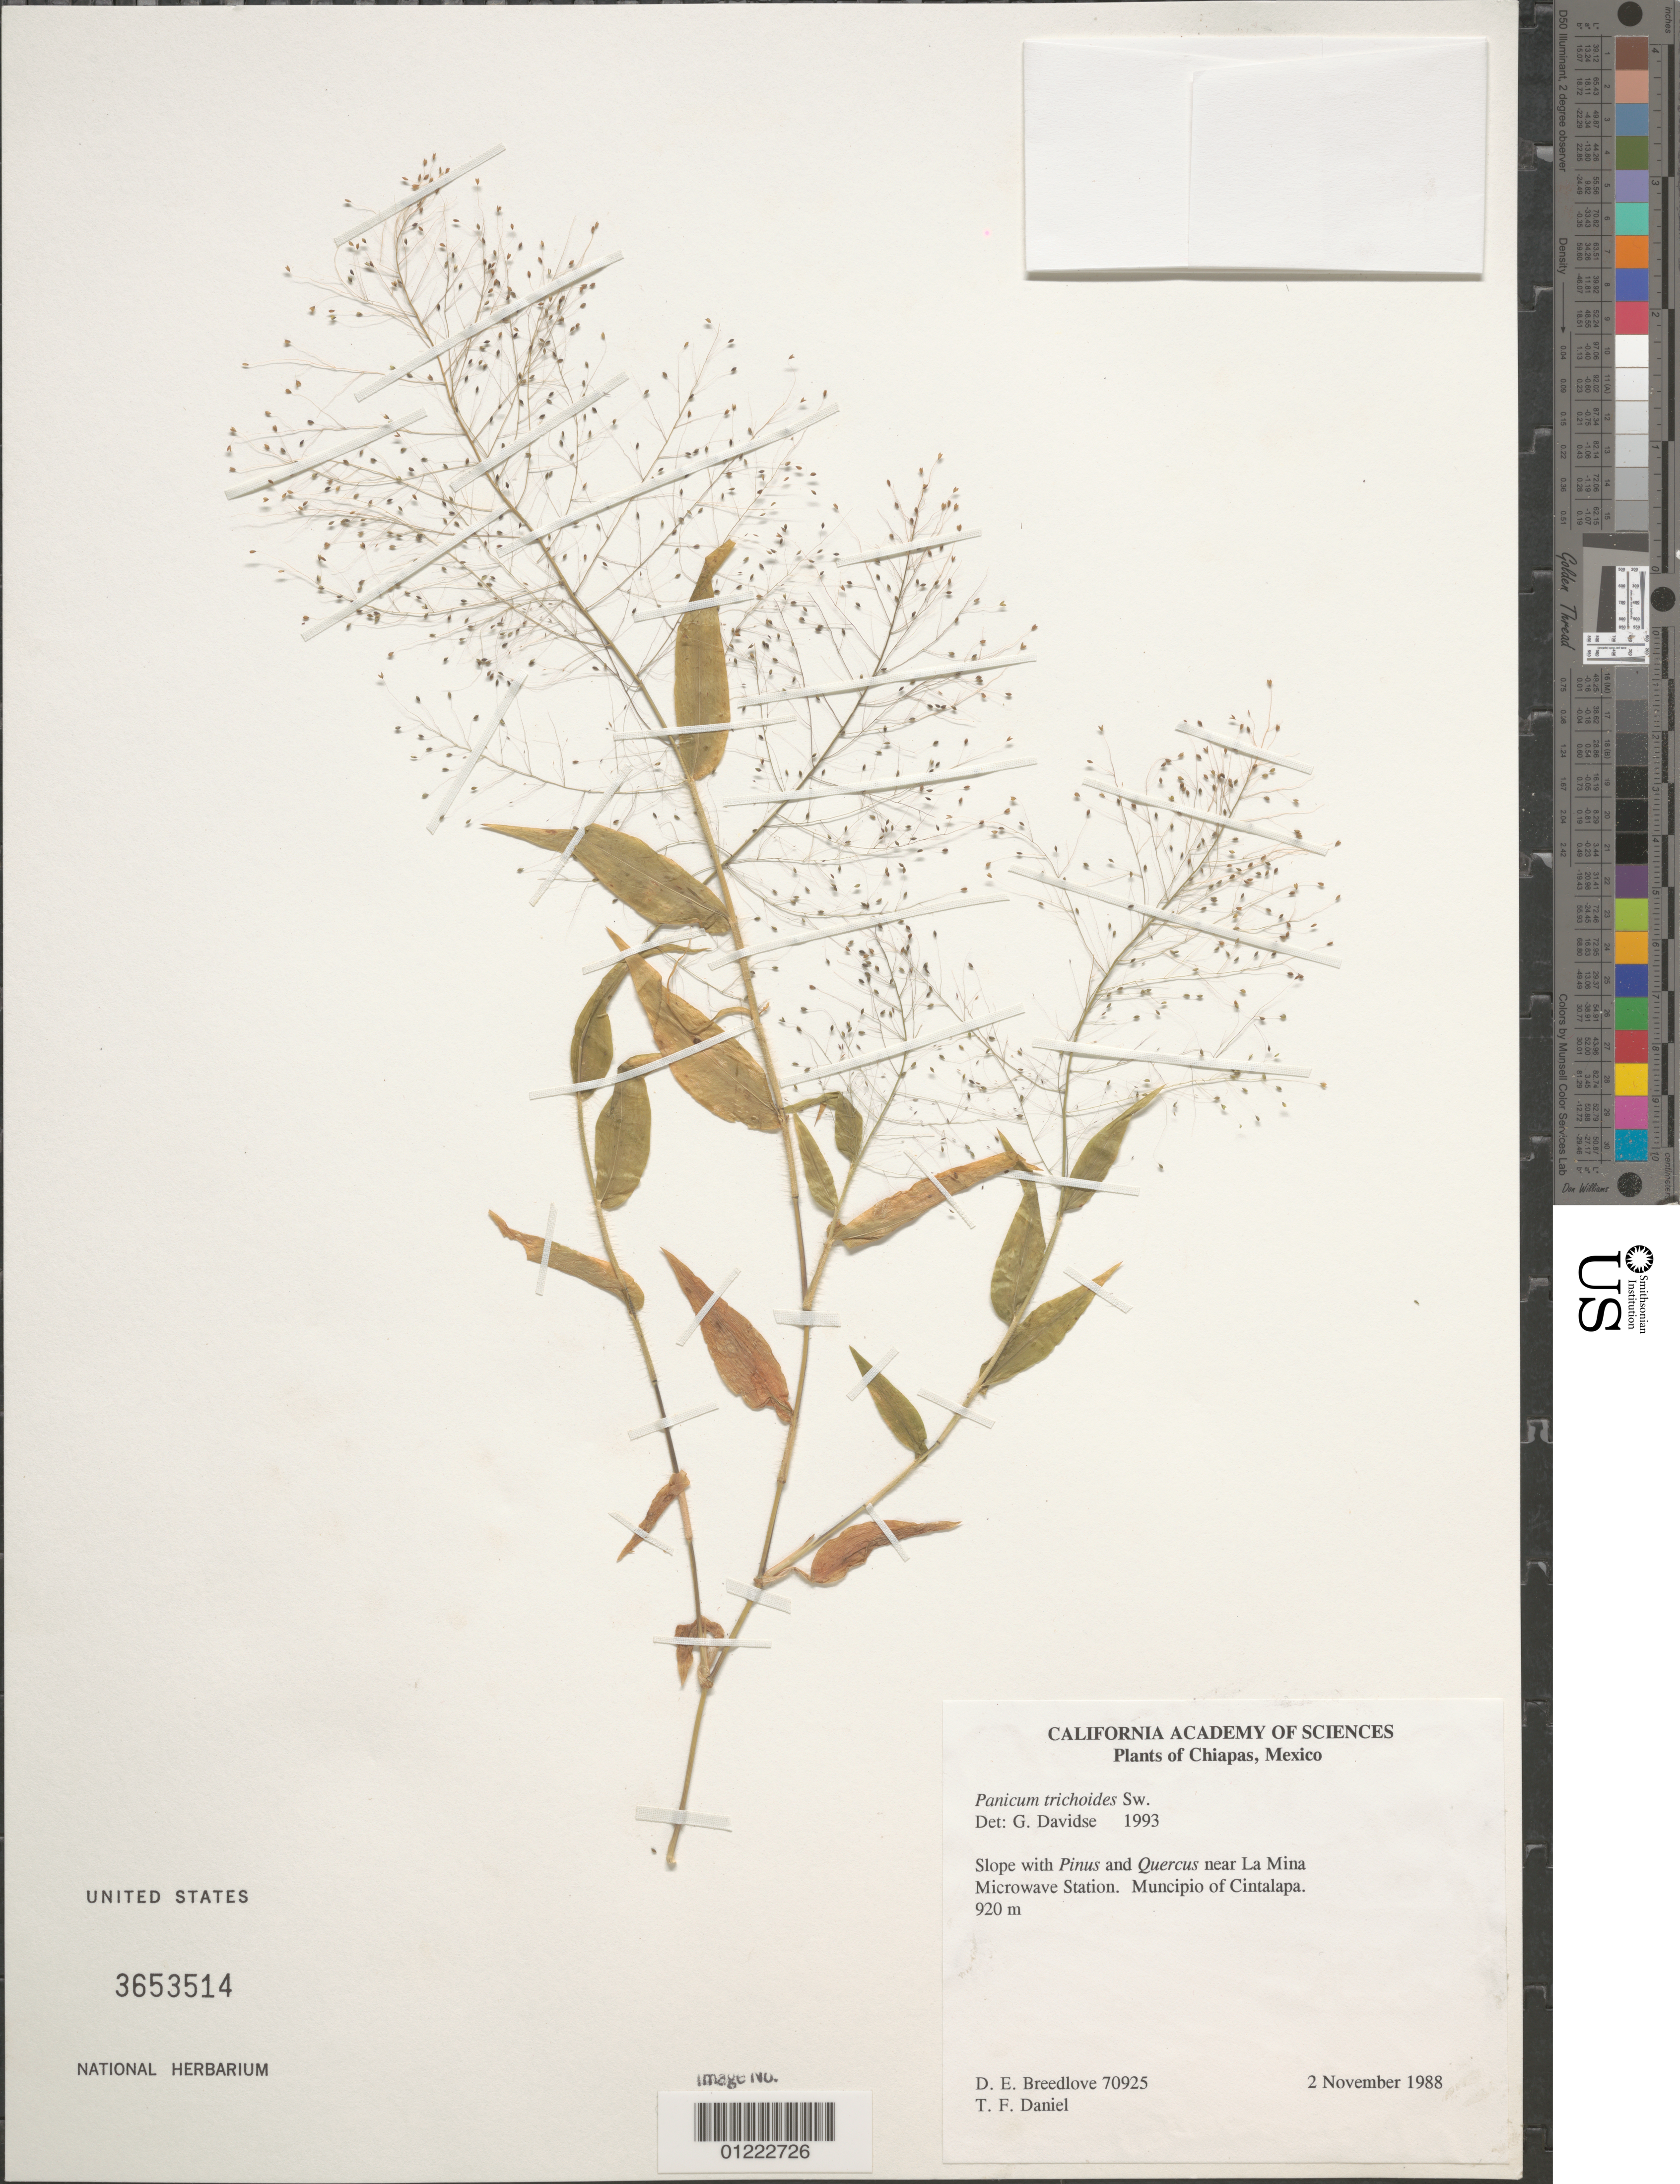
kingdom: Plantae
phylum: Tracheophyta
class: Liliopsida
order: Poales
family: Poaceae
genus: Panicum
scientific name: Panicum trichoides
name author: Sw.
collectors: D. E. Breedlove & T. F. Daniel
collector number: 70925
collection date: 1988-11-02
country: Mexico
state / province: Chiapas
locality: near La Mina Microwave Station. Muncipio of Cintalapa.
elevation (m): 920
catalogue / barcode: US 3653514